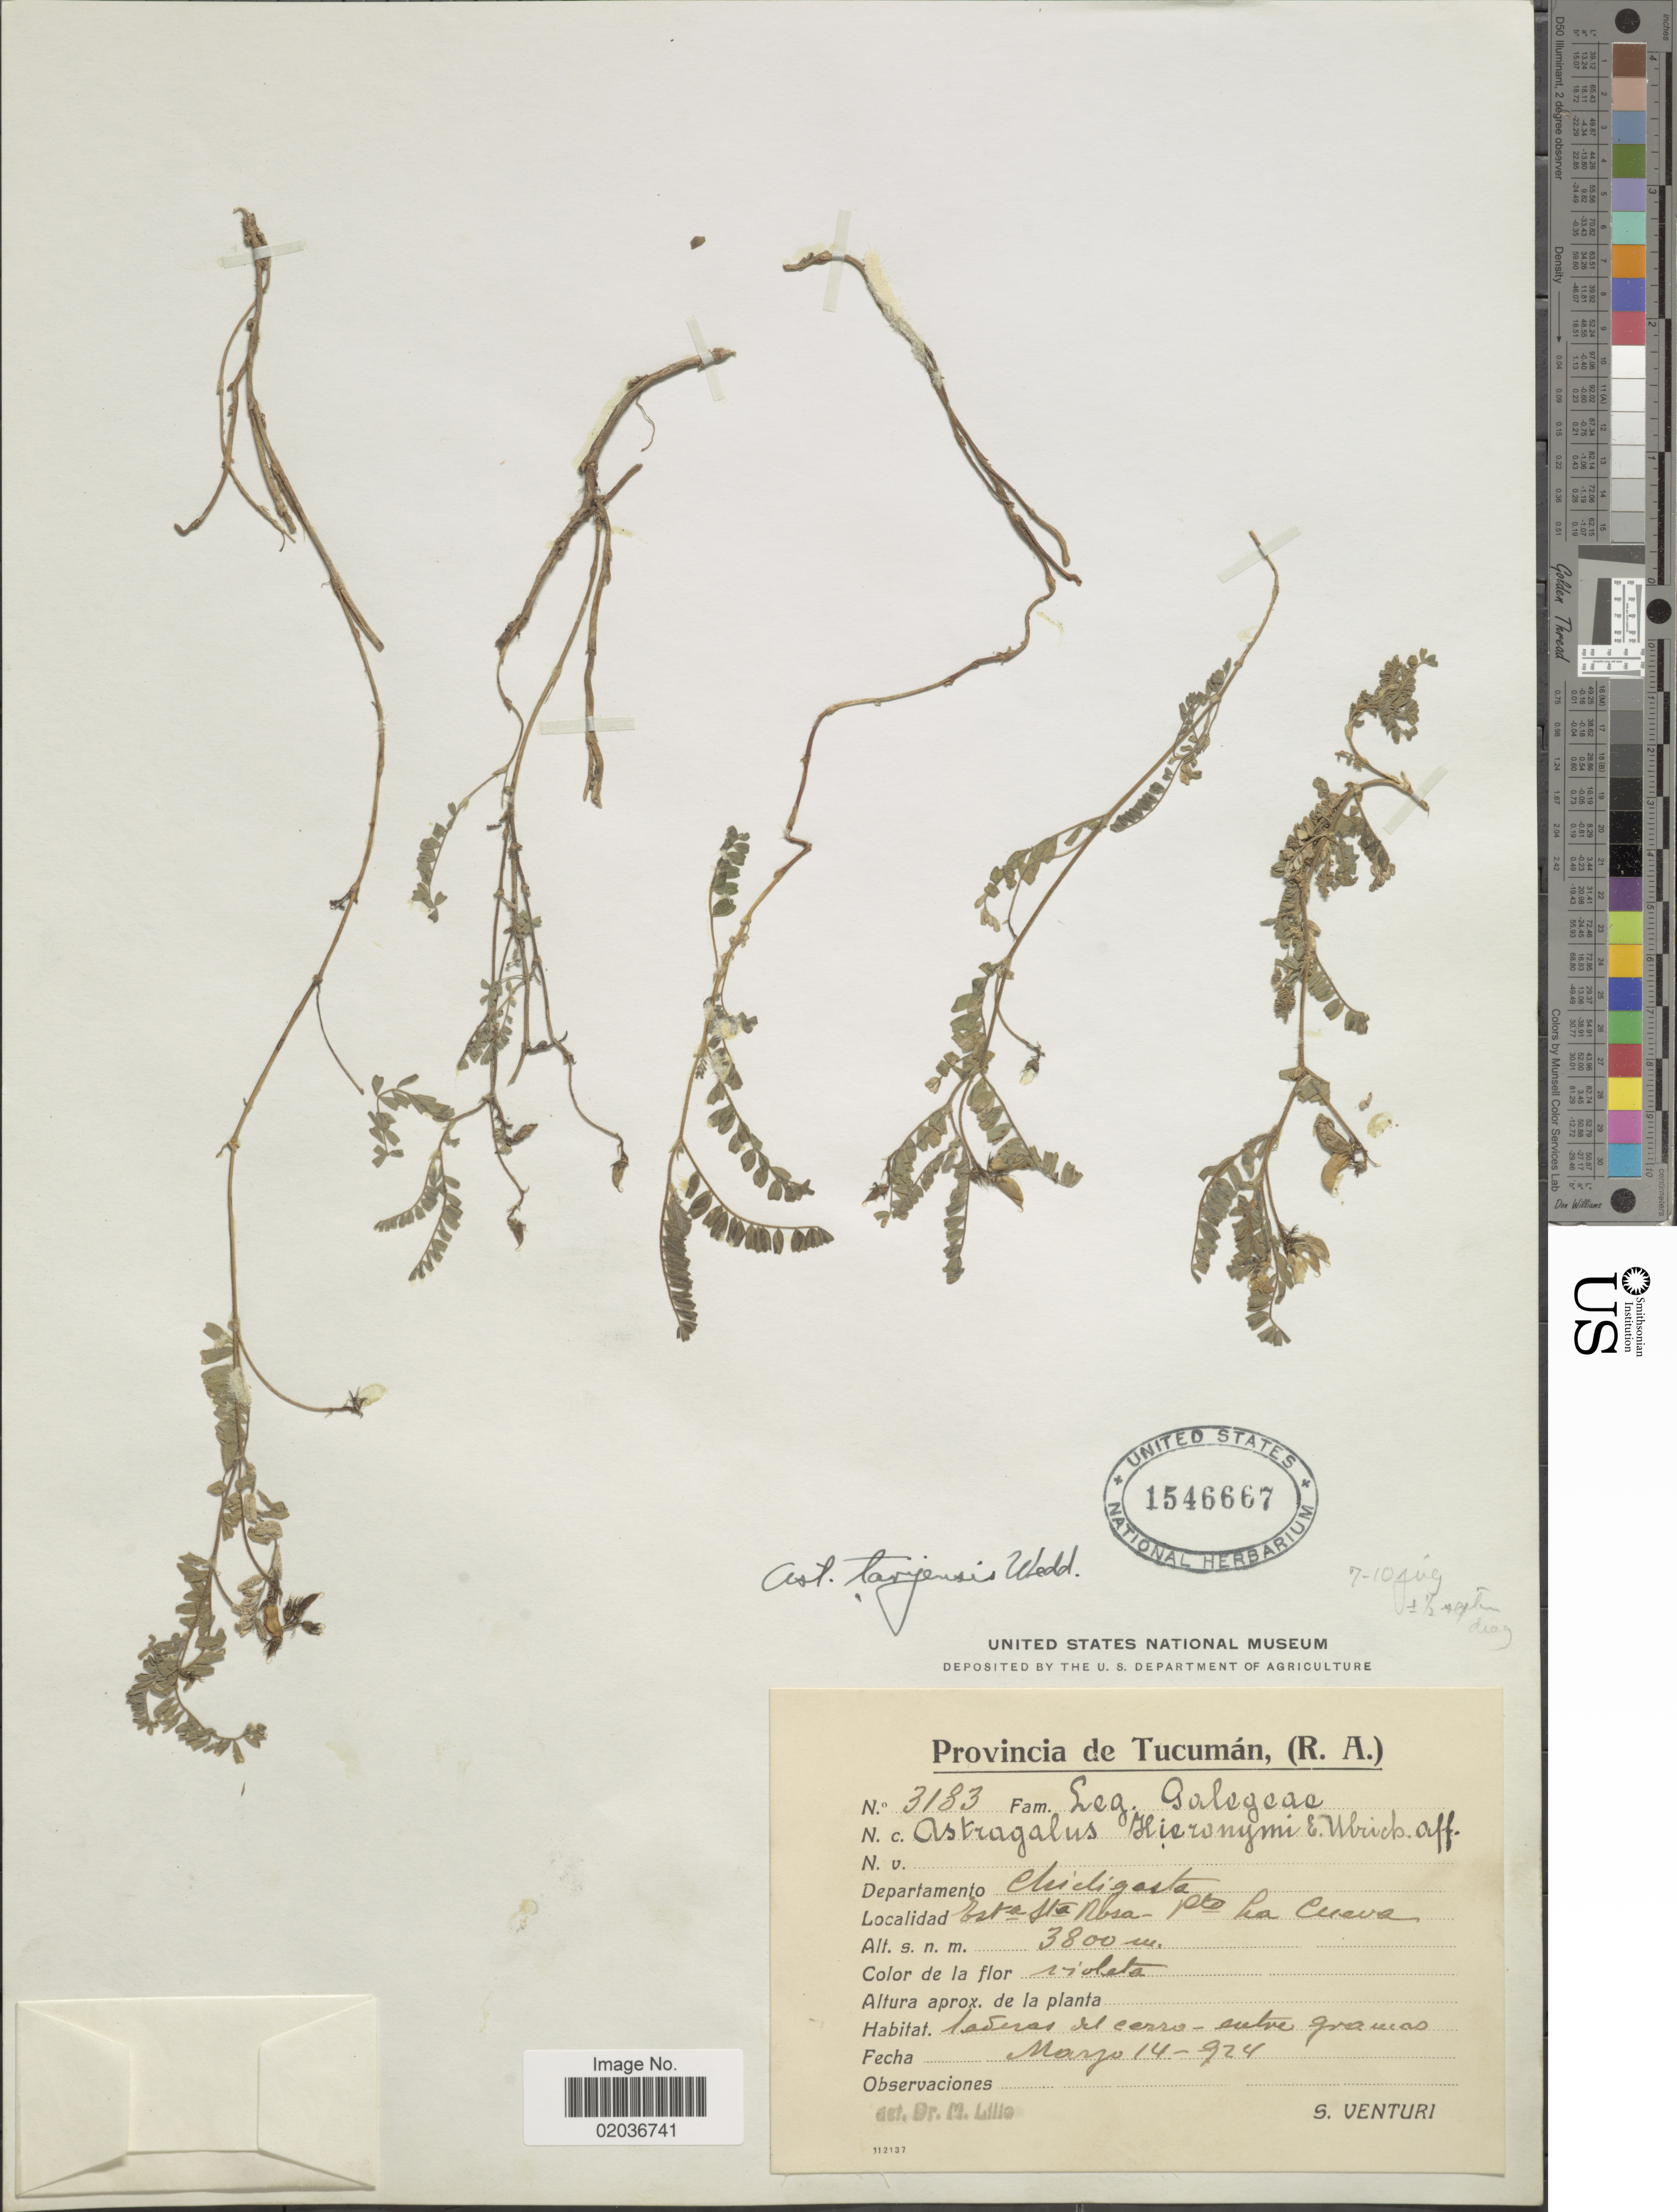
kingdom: Plantae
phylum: Tracheophyta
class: Magnoliopsida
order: Fabales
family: Fabaceae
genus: Astragalus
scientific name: Astragalus tarijensis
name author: Wedd.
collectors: S. Venturi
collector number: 3183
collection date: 1924-03-14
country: Argentina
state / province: Tucuman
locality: (R.A.) Departamento Chicligasta, Esta Sta Rosa - pto La Cueva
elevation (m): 3800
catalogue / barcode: US 1546667